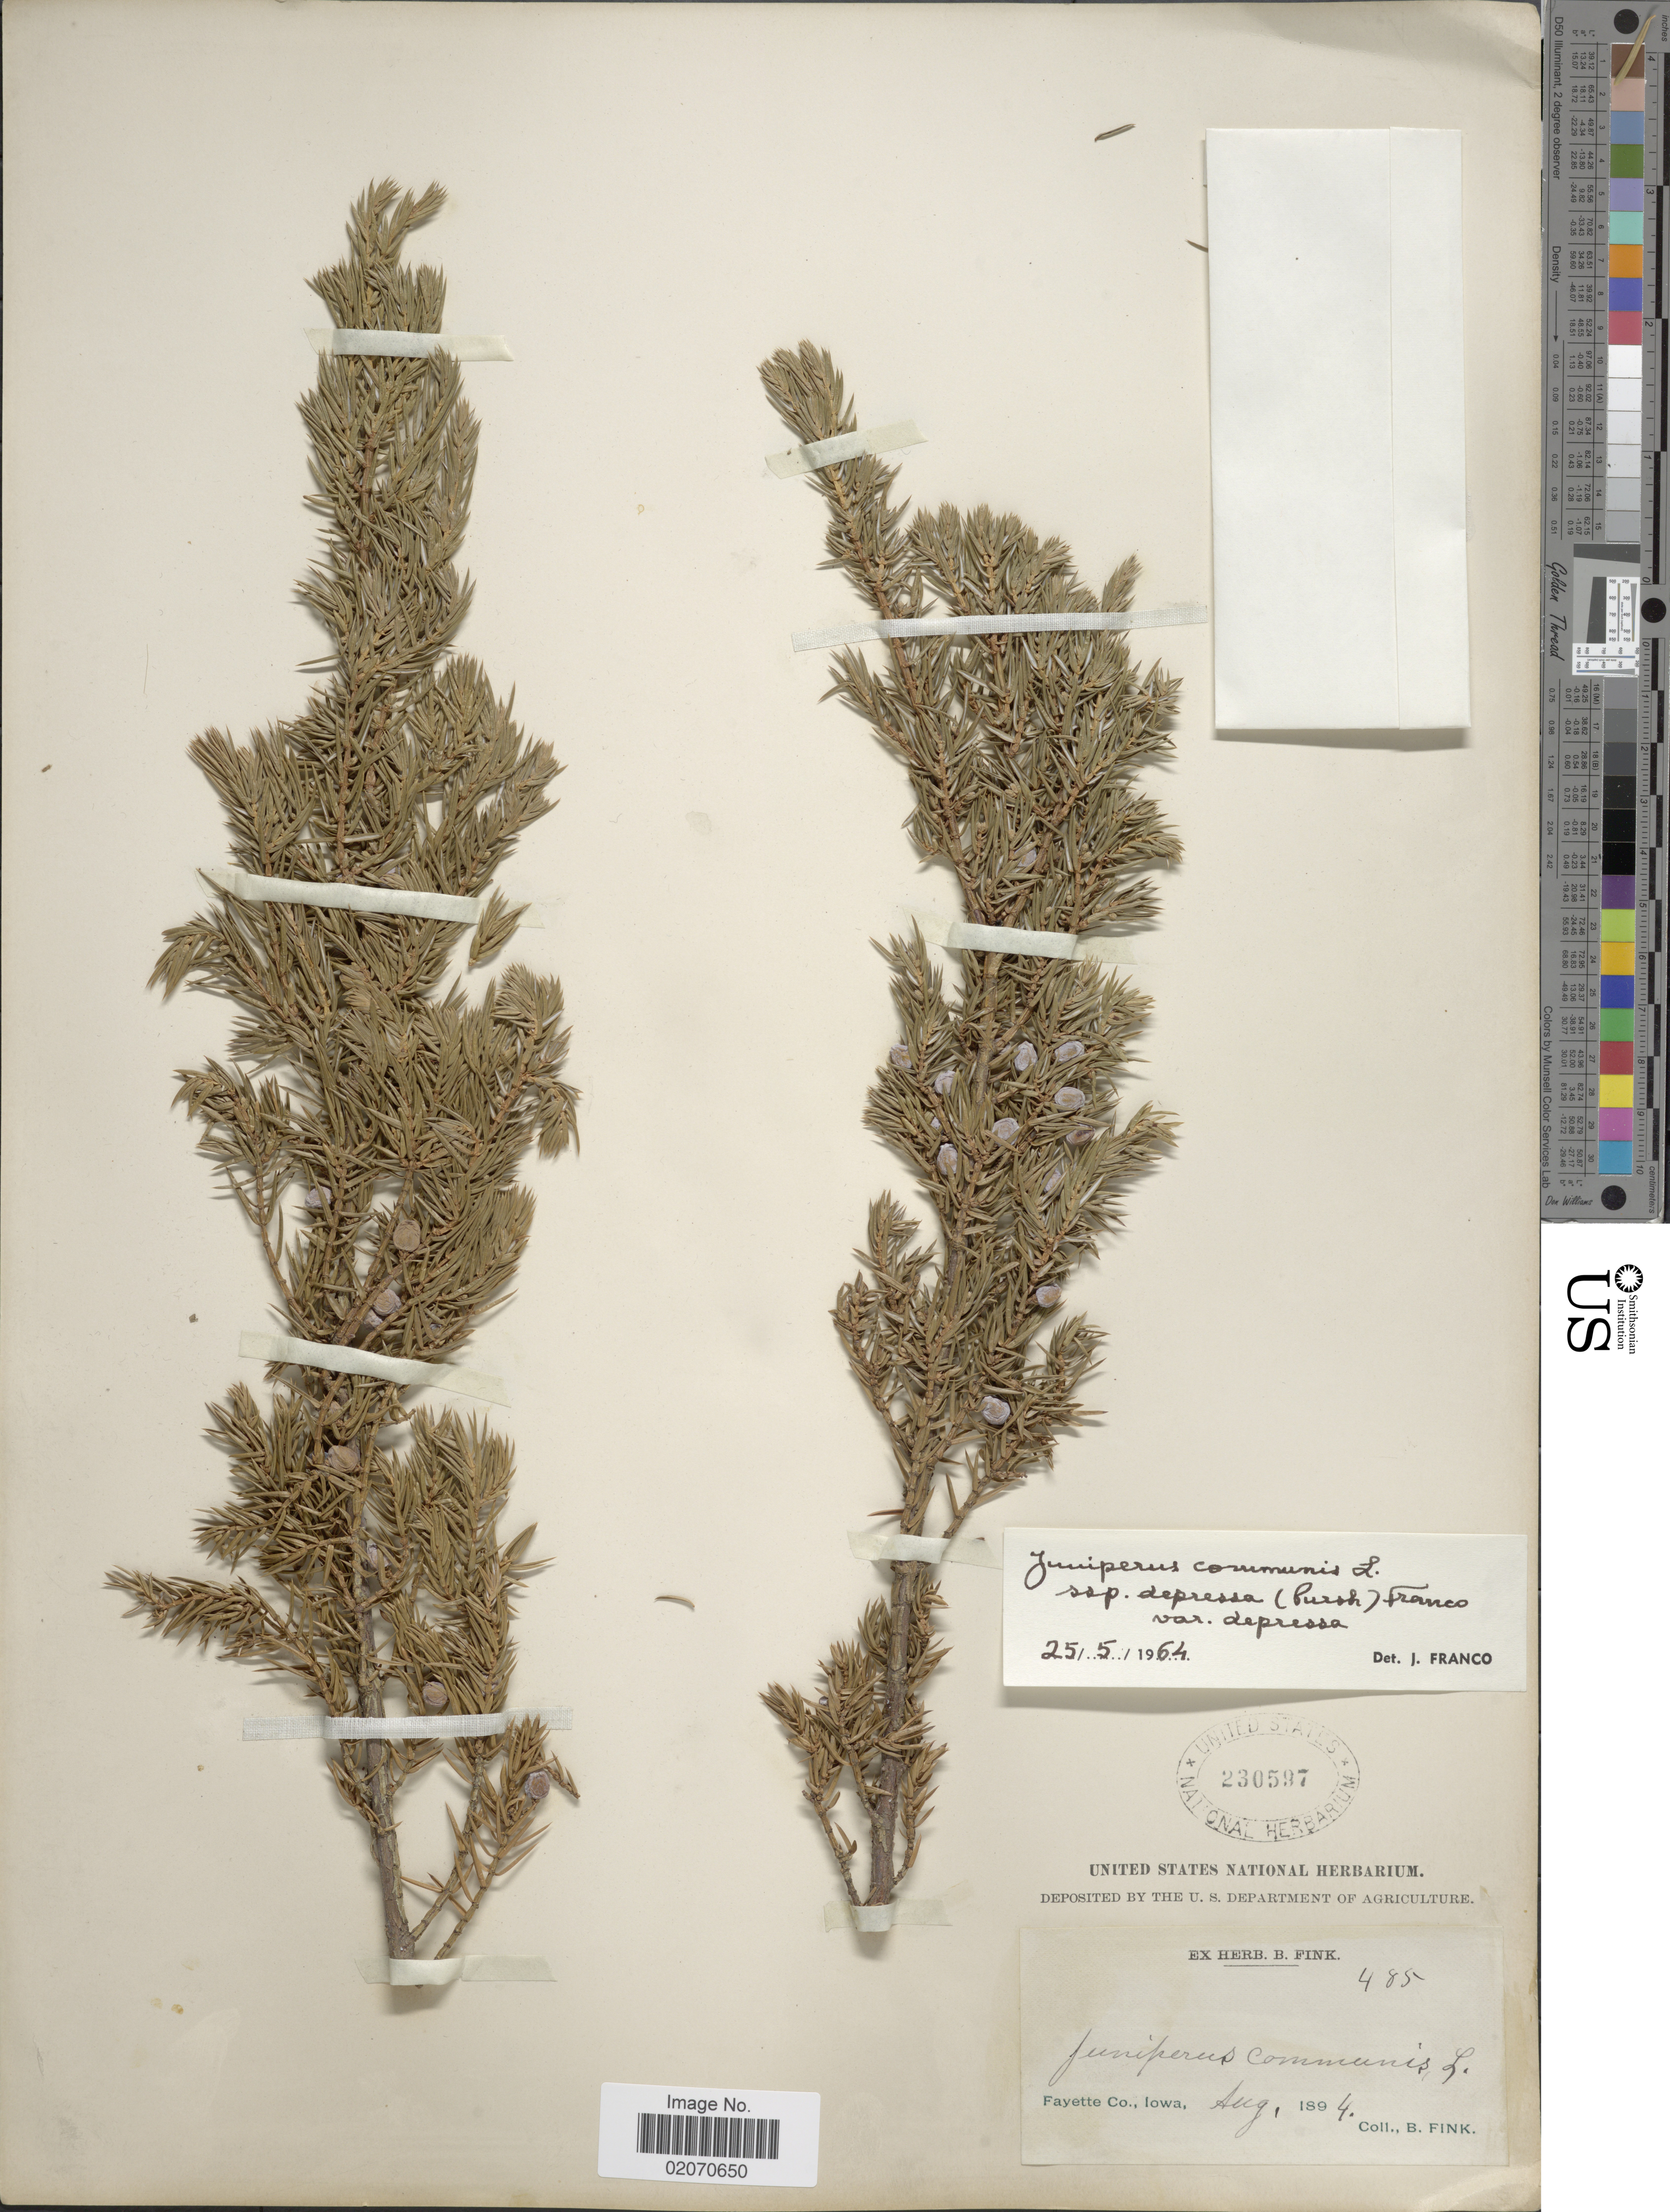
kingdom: Plantae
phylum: Tracheophyta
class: Pinopsida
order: Pinales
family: Cupressaceae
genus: Juniperus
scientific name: Juniperus communis var. depressa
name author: Pursh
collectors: B. Fink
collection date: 1894-08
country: United States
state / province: Iowa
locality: Fayette Co.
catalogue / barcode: US 230597